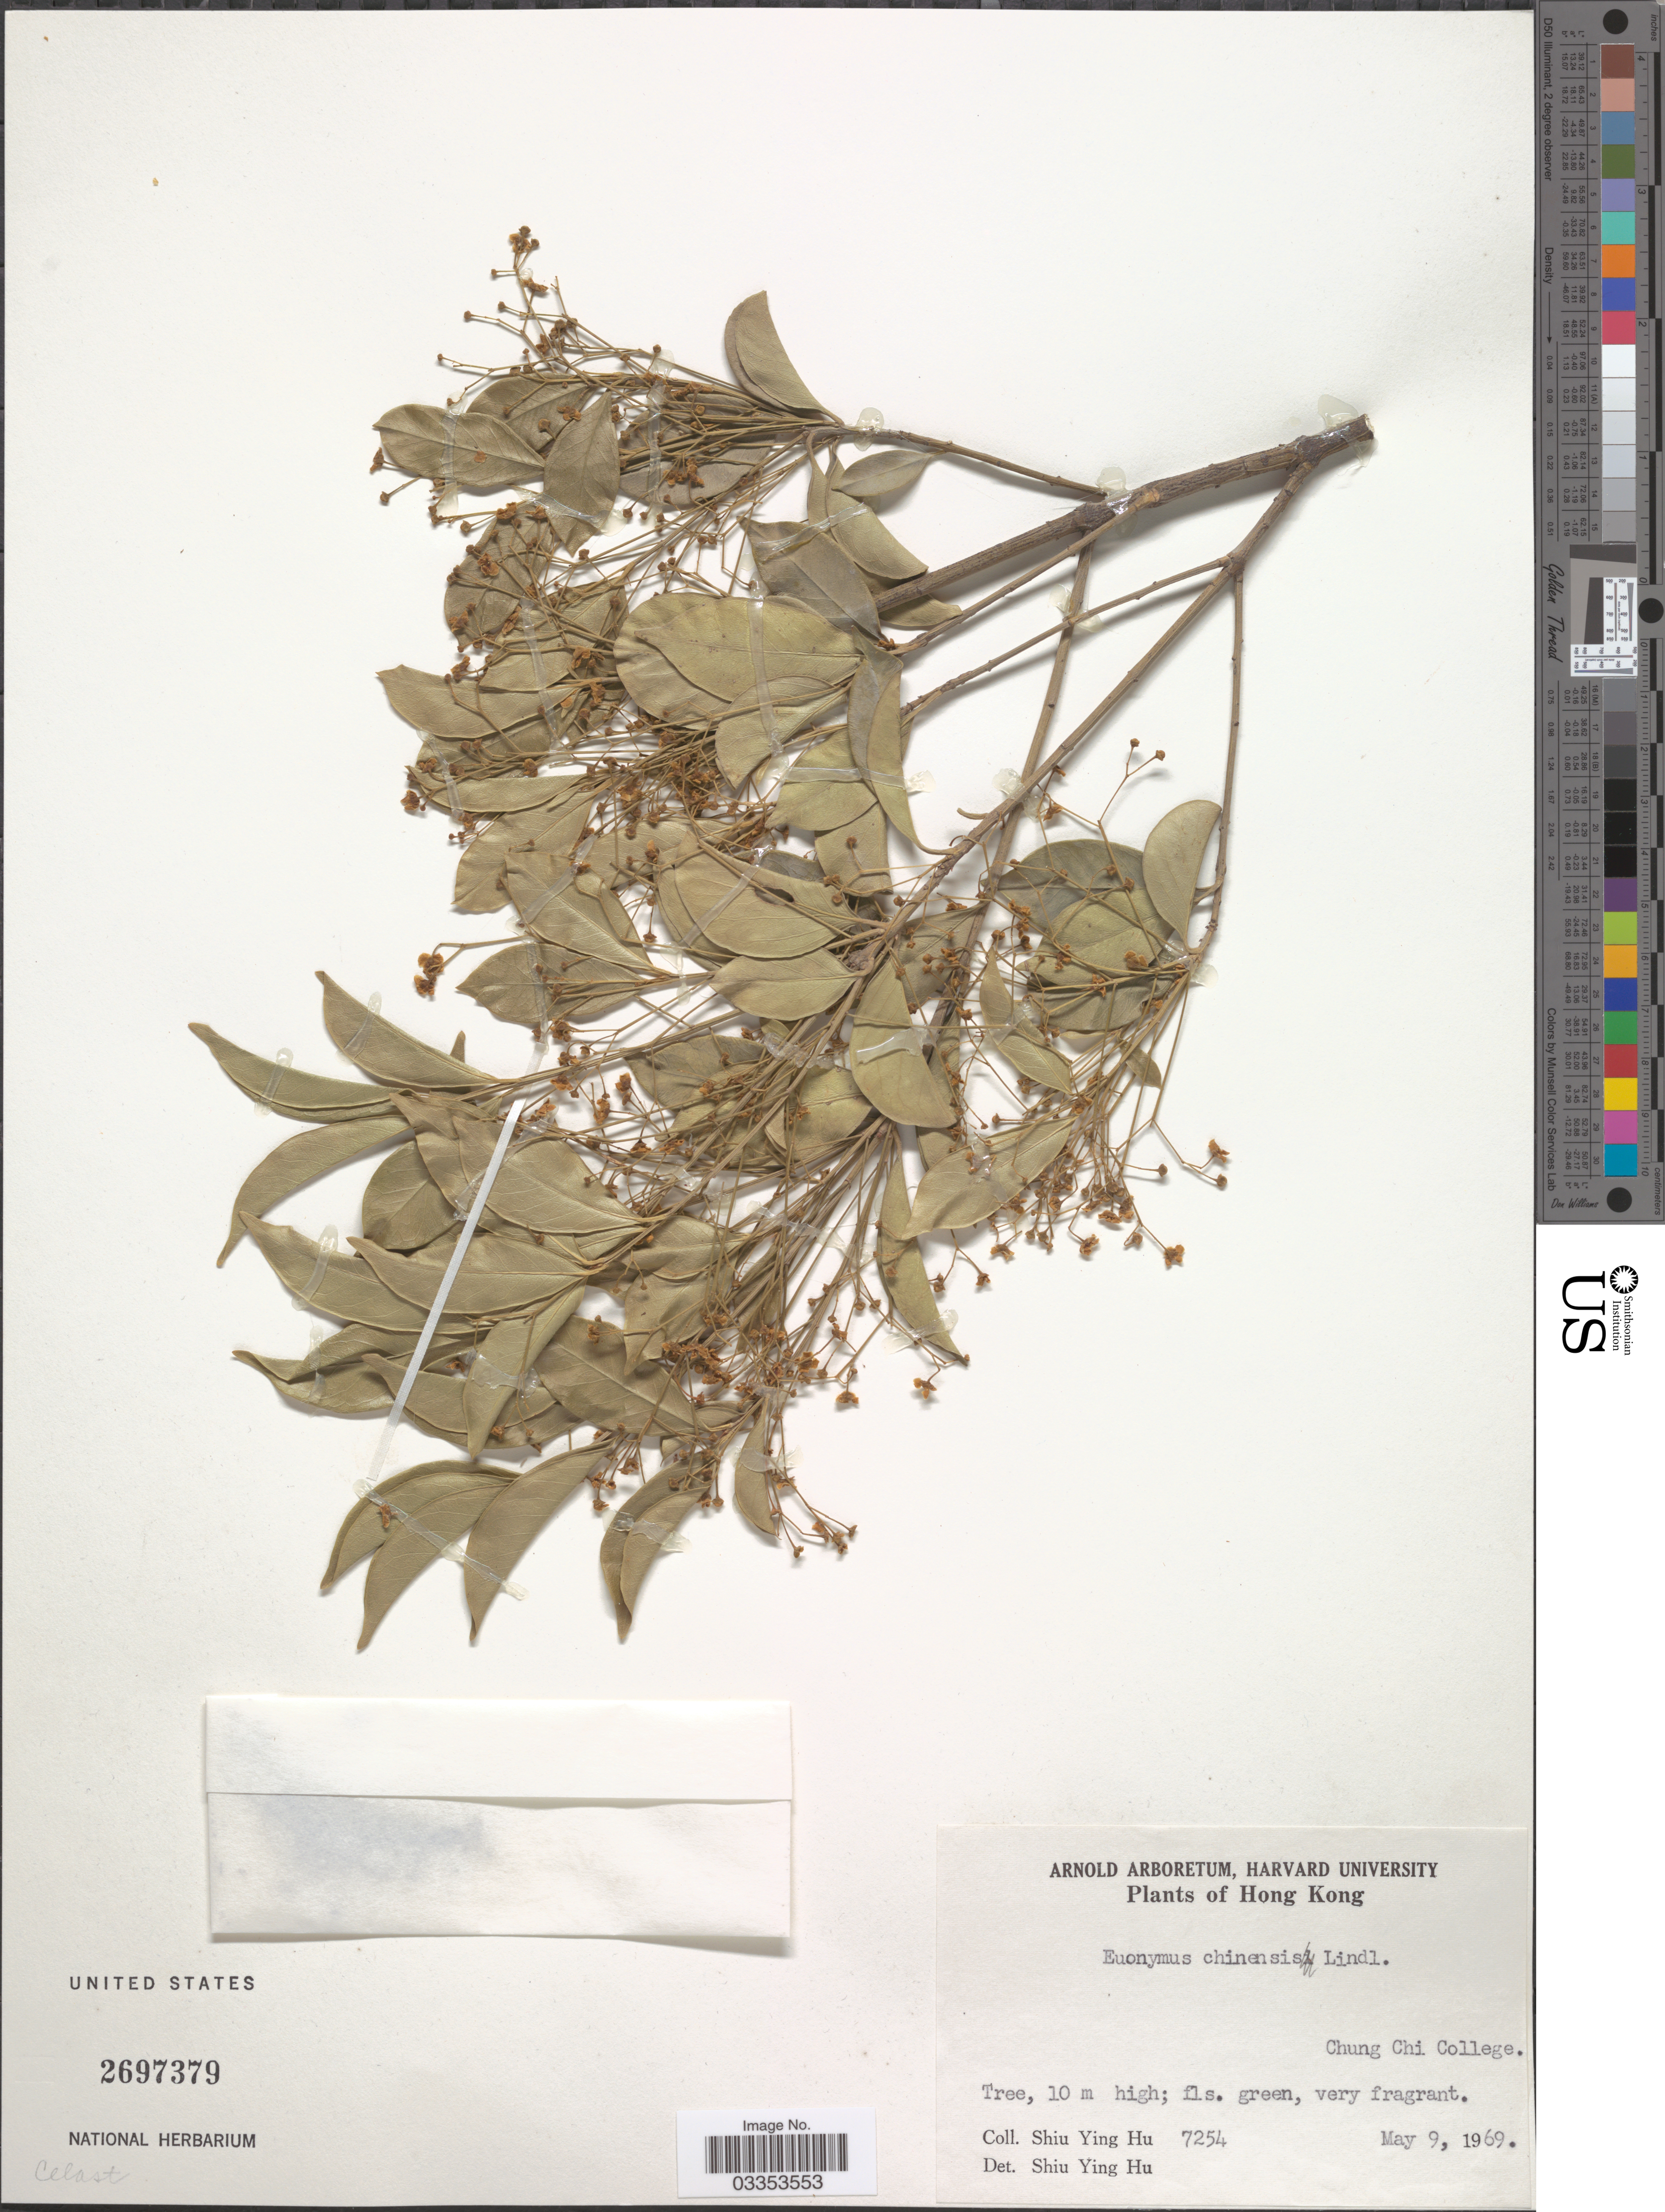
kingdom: Plantae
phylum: Tracheophyta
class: Magnoliopsida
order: Celastrales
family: Celastraceae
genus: Euonymus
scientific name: Euonymus nitidus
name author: Benth.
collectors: S. Y. Hu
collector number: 7254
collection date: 1969-05-09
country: China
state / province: Hong Kong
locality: Chung Chi College.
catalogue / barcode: US 2697379